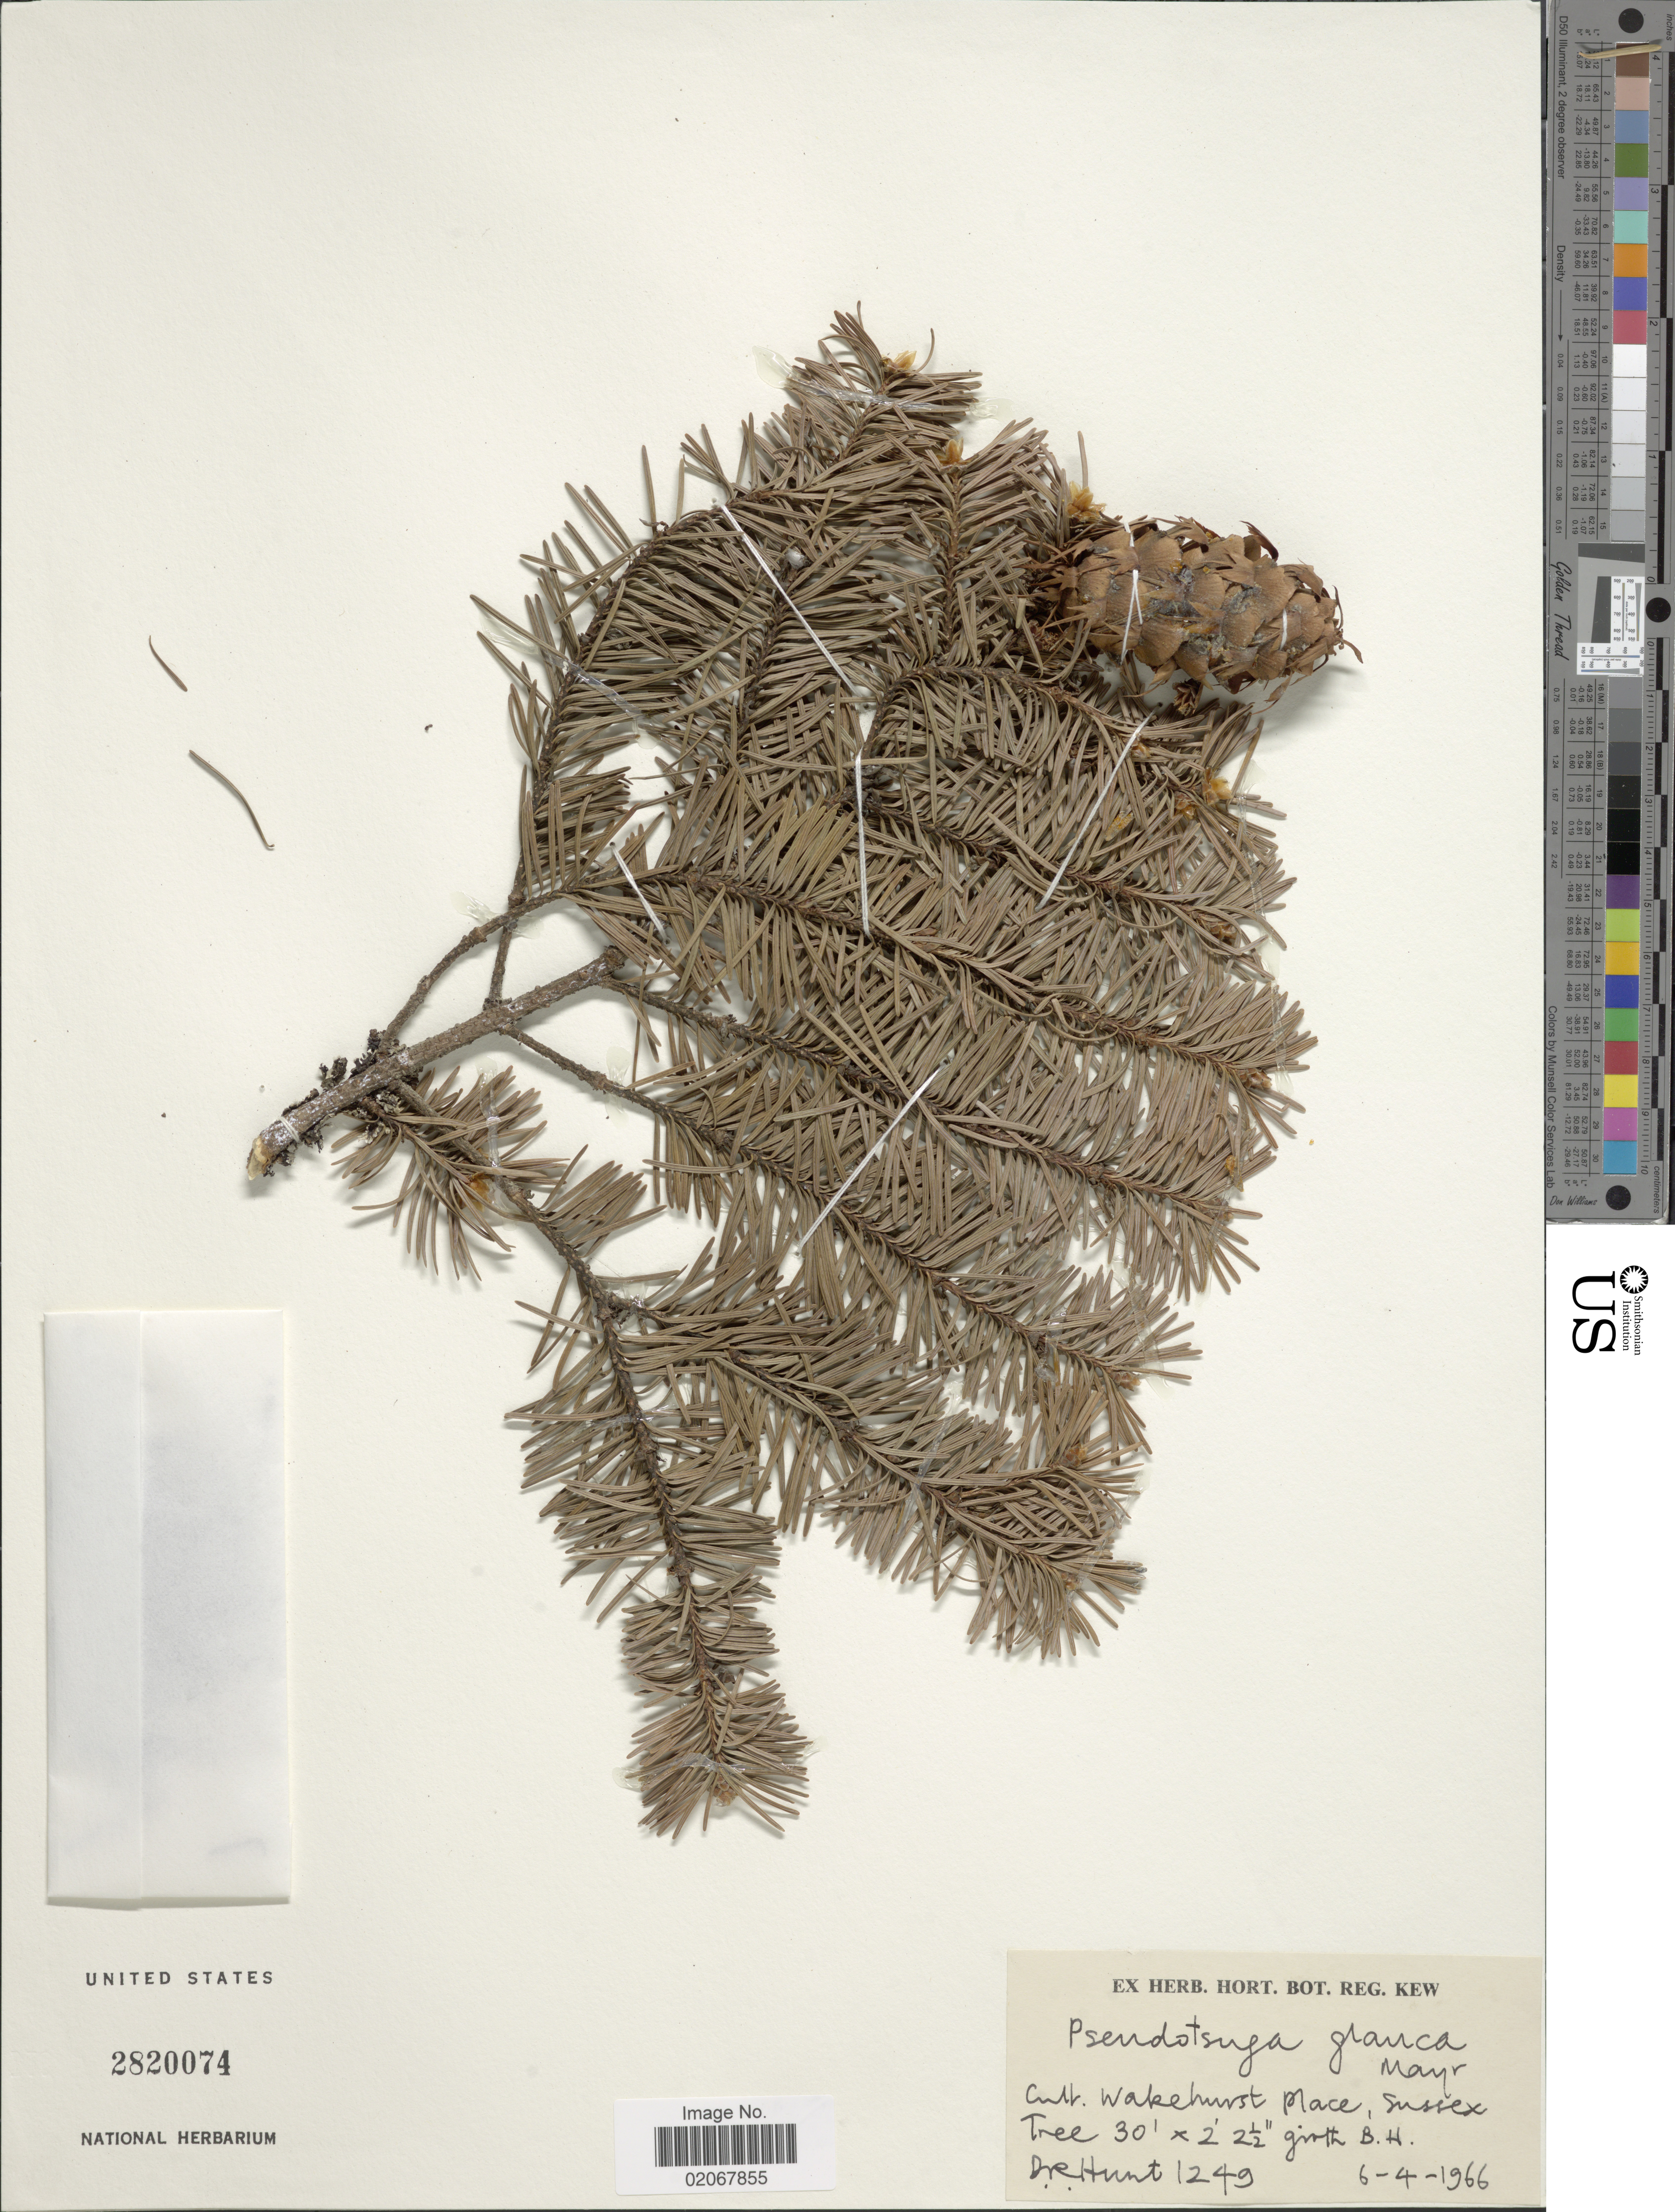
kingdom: Plantae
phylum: Tracheophyta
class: Pinopsida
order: Pinales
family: Pinaceae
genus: Pseudotsuga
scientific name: Pseudotsuga sp.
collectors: -- Hunt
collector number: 1249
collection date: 1966-06-04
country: United Kingdom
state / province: England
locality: Wakehurst Place, Sussex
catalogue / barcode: US 2820074